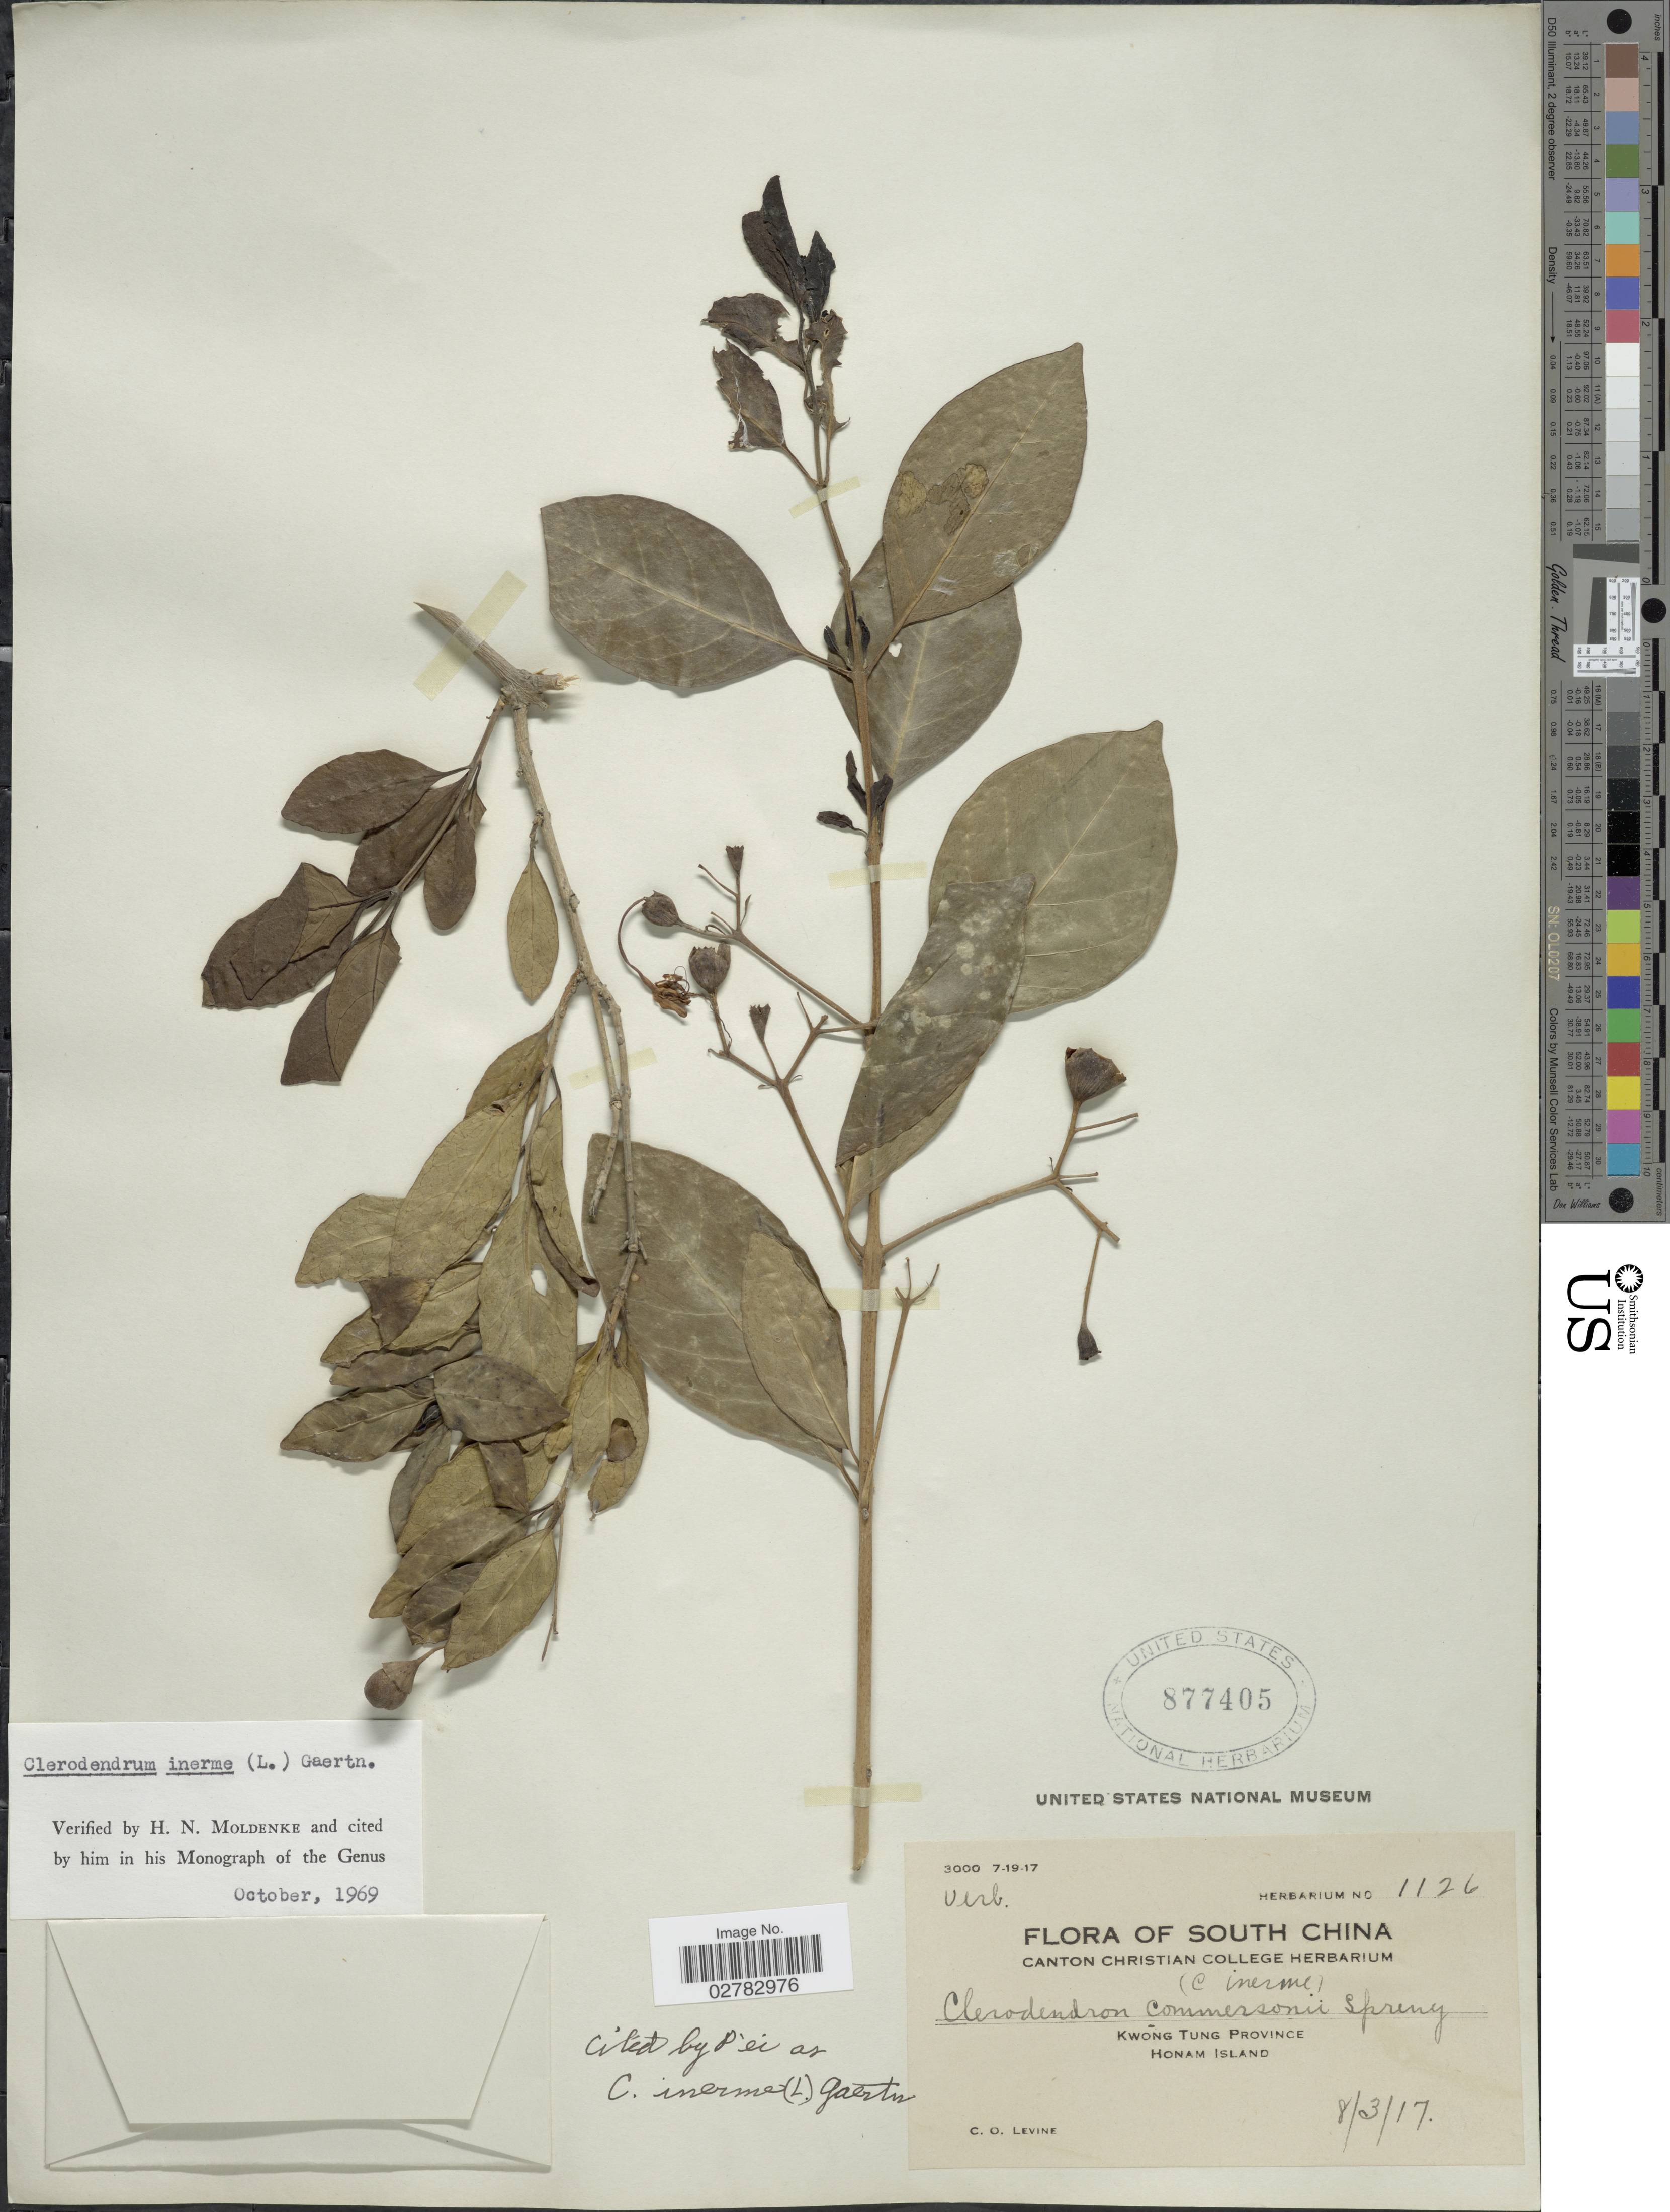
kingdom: Plantae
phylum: Tracheophyta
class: Magnoliopsida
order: Lamiales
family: Lamiaceae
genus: Clerodendrum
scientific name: Clerodendrum inerme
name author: (L.) Gaertn.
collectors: C. O. Levine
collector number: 1126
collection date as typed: Transcribed d/m/y: 3/8/17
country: China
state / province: Guangdong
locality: South China. Kwong Tung Province. Honam Island.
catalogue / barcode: US 877405